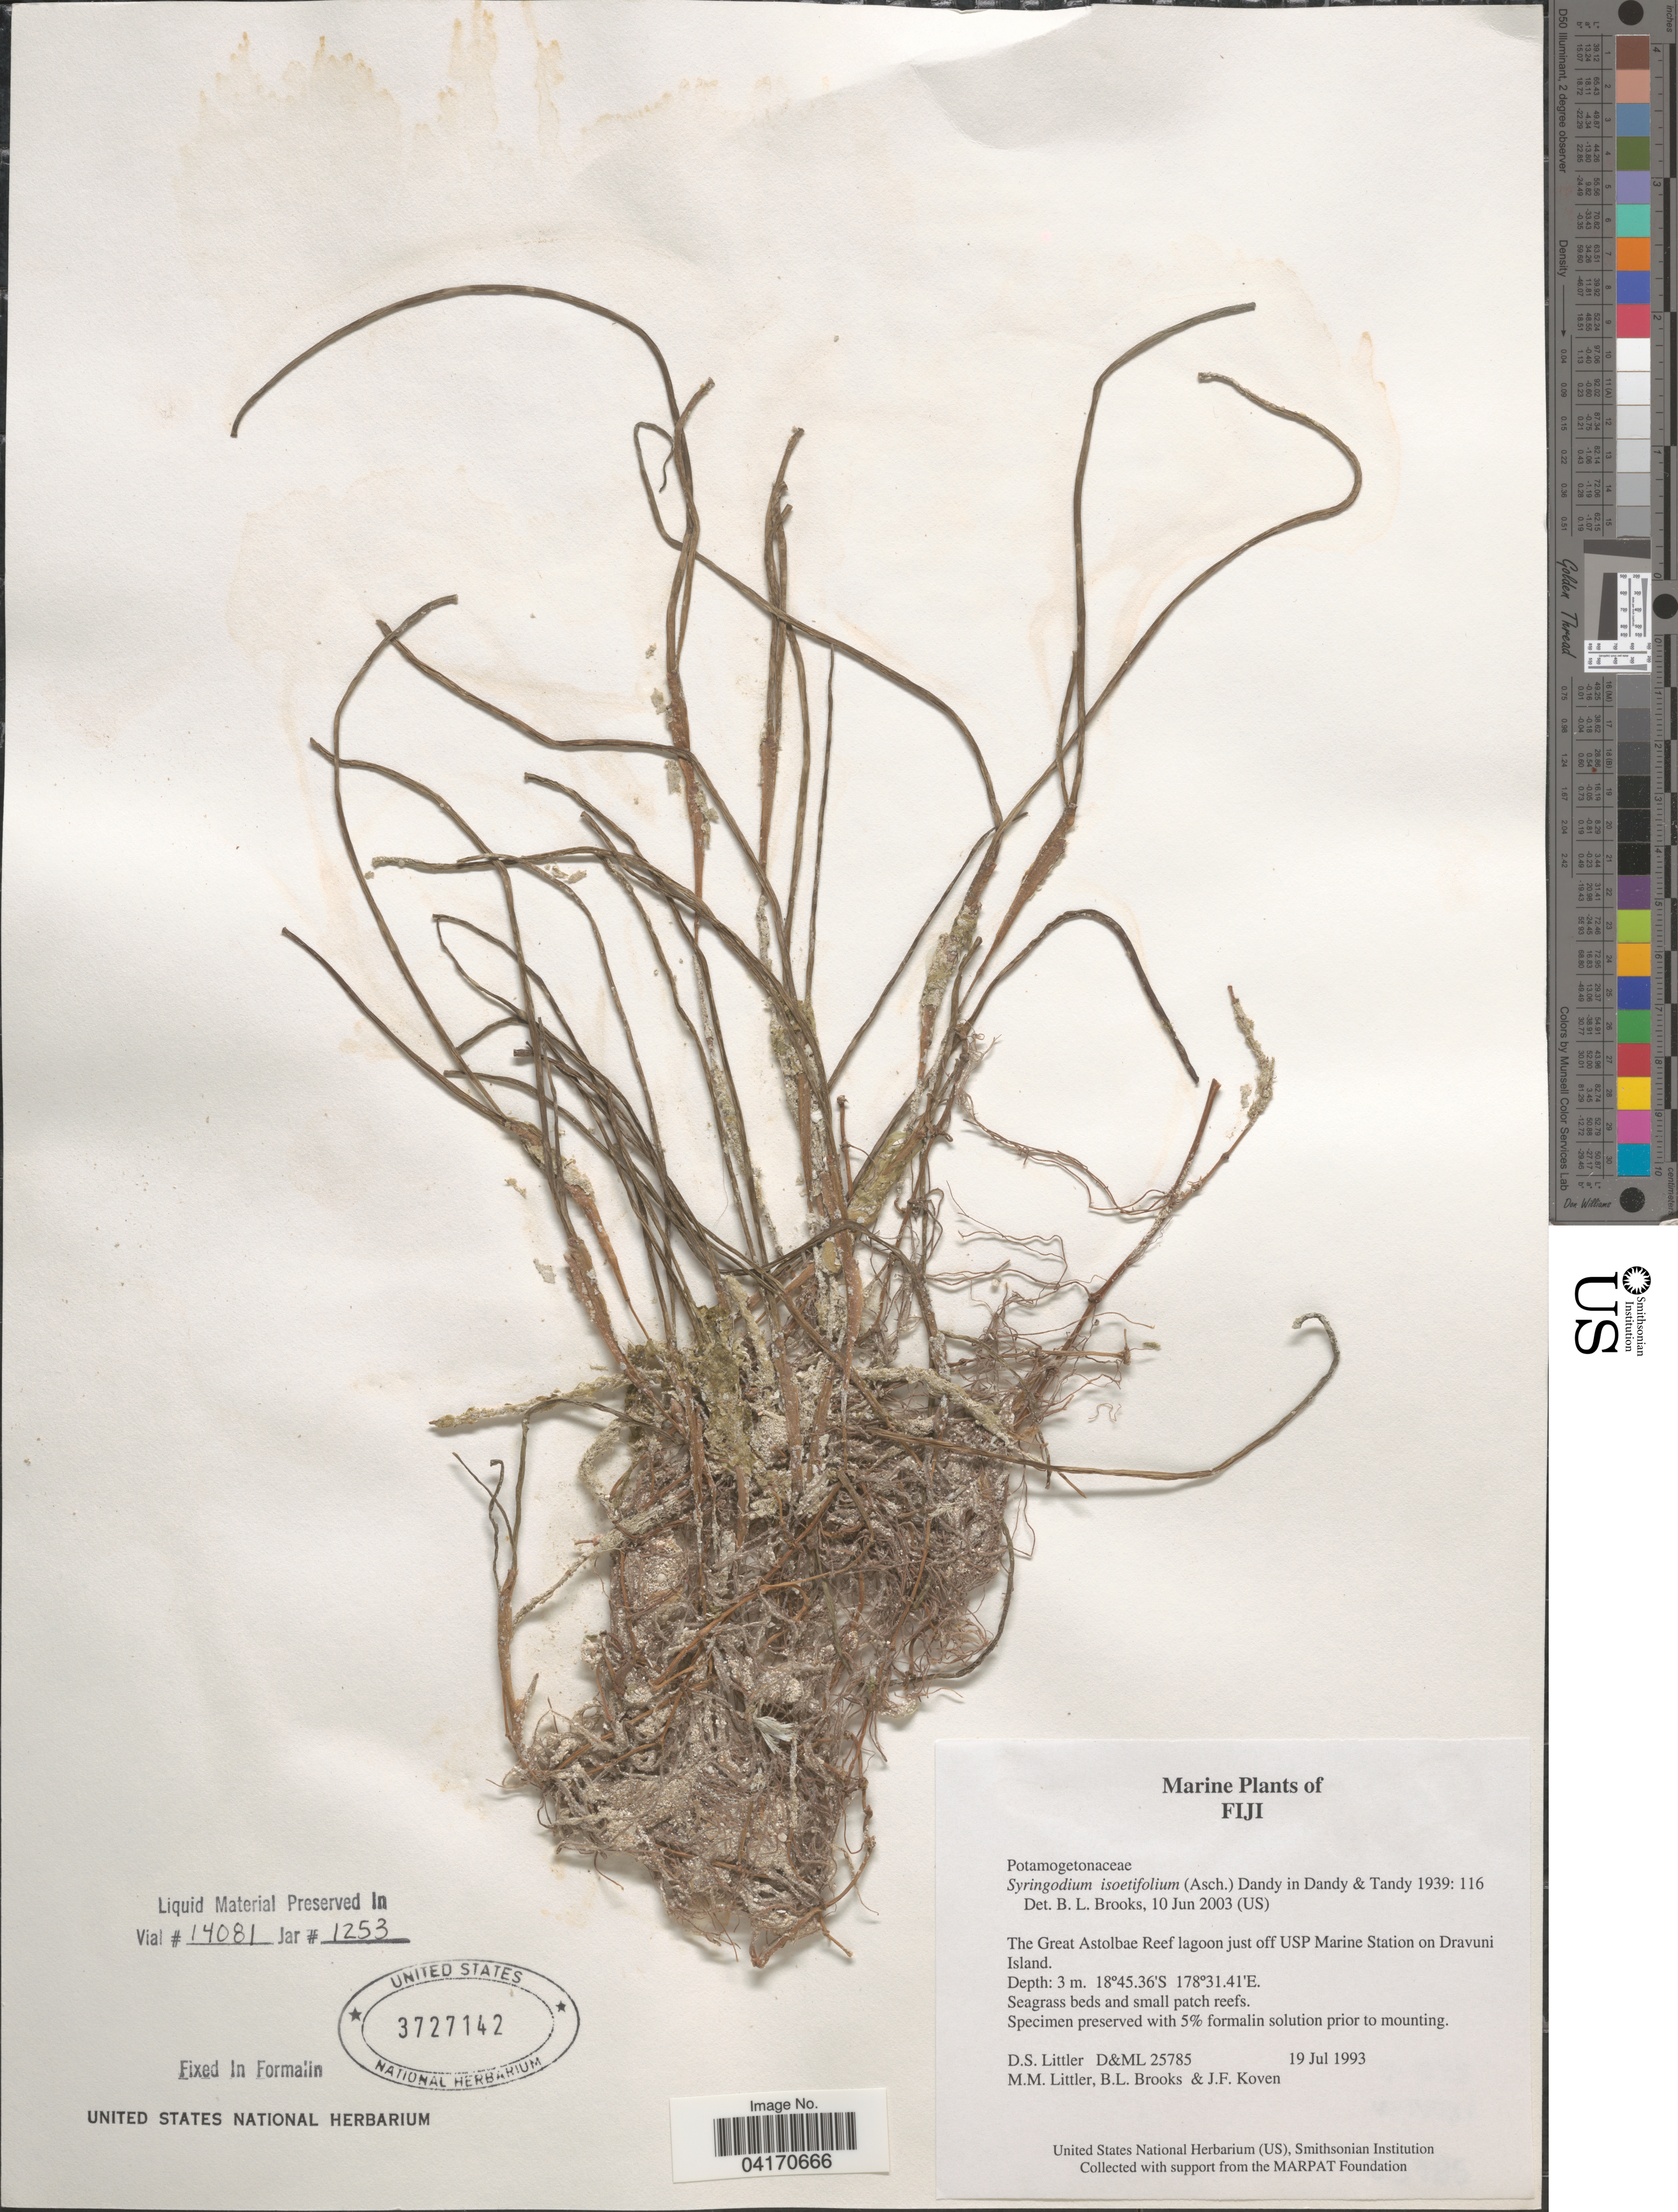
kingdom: Plantae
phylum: Tracheophyta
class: Liliopsida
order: Alismatales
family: Cymodoceaceae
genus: Syringodium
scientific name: Syringodium isoetifolium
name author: (Asch.) Dandy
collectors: D. S. Littler, B. Brooks & J. Koven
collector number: D&ML 25785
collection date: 1993-07-19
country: Fiji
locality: The Great Astolbae Reef lagoon just off USP Marine Station on Dravuni Island.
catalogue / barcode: US 3727142